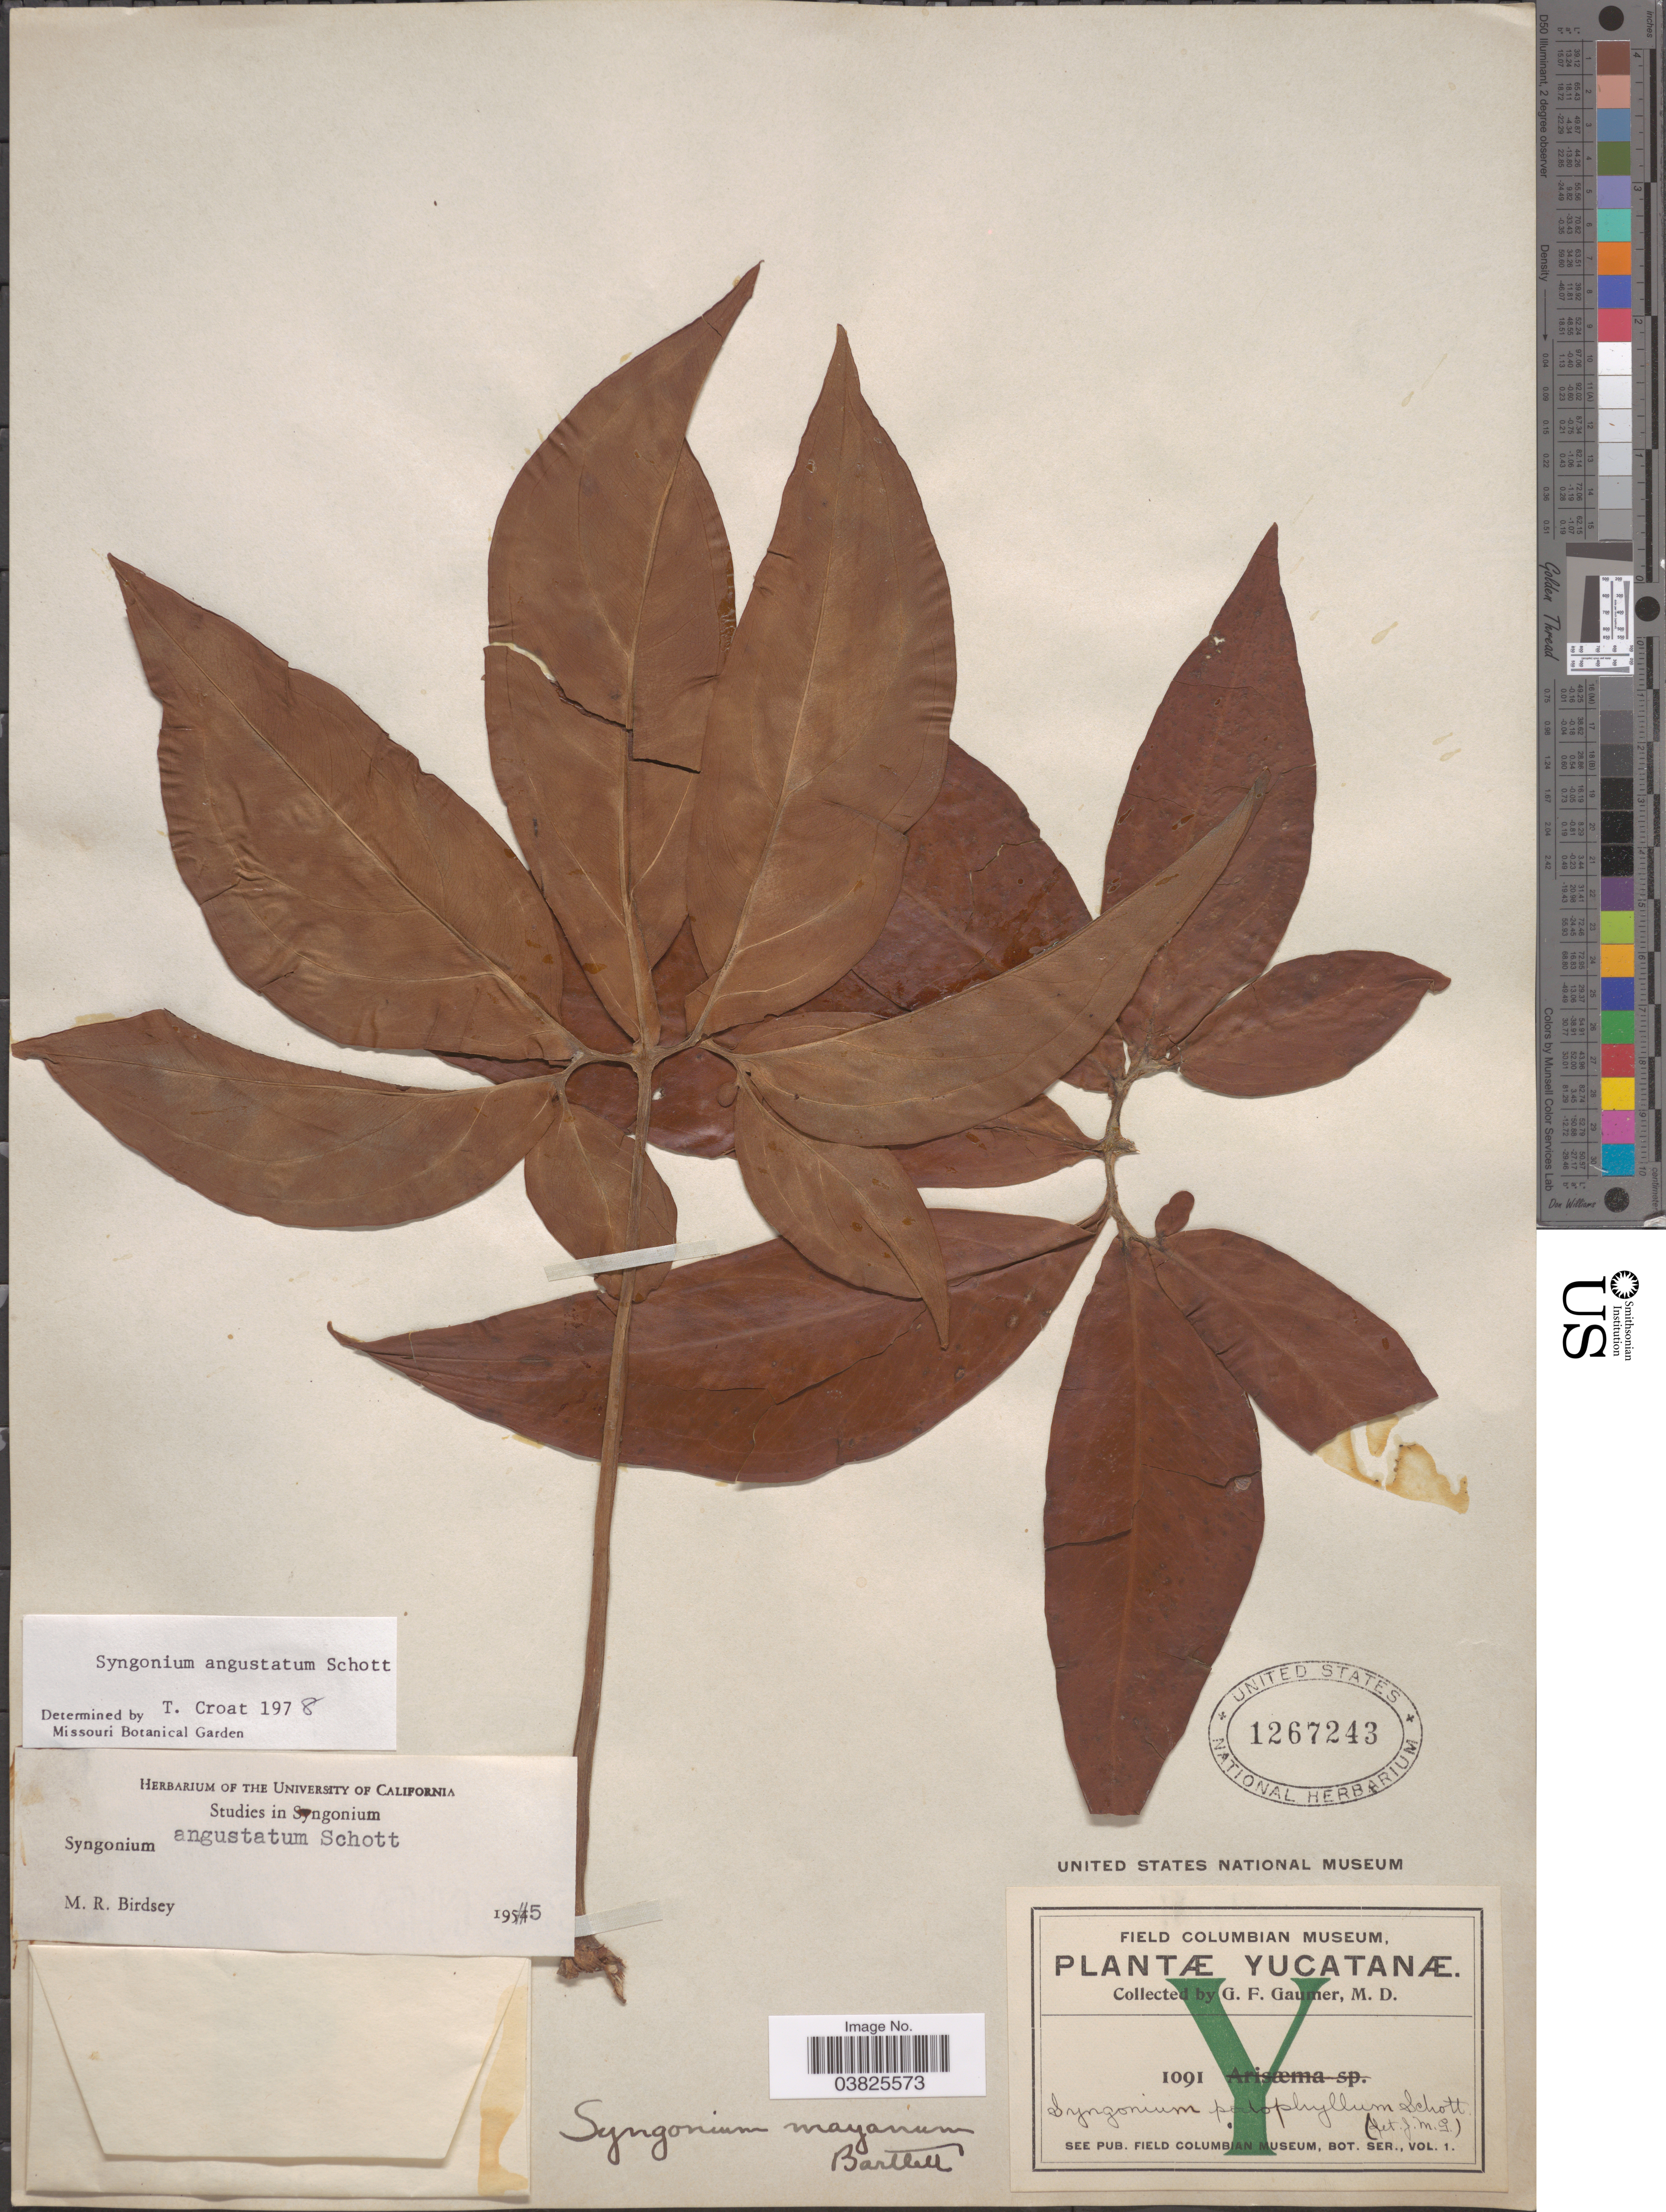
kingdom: Plantae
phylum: Tracheophyta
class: Liliopsida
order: Alismatales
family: Araceae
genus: Syngonium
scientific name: Syngonium angustatum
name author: Schott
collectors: G. F. Gaumer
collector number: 1091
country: Mexico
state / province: Yucatán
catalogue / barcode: US 1267243